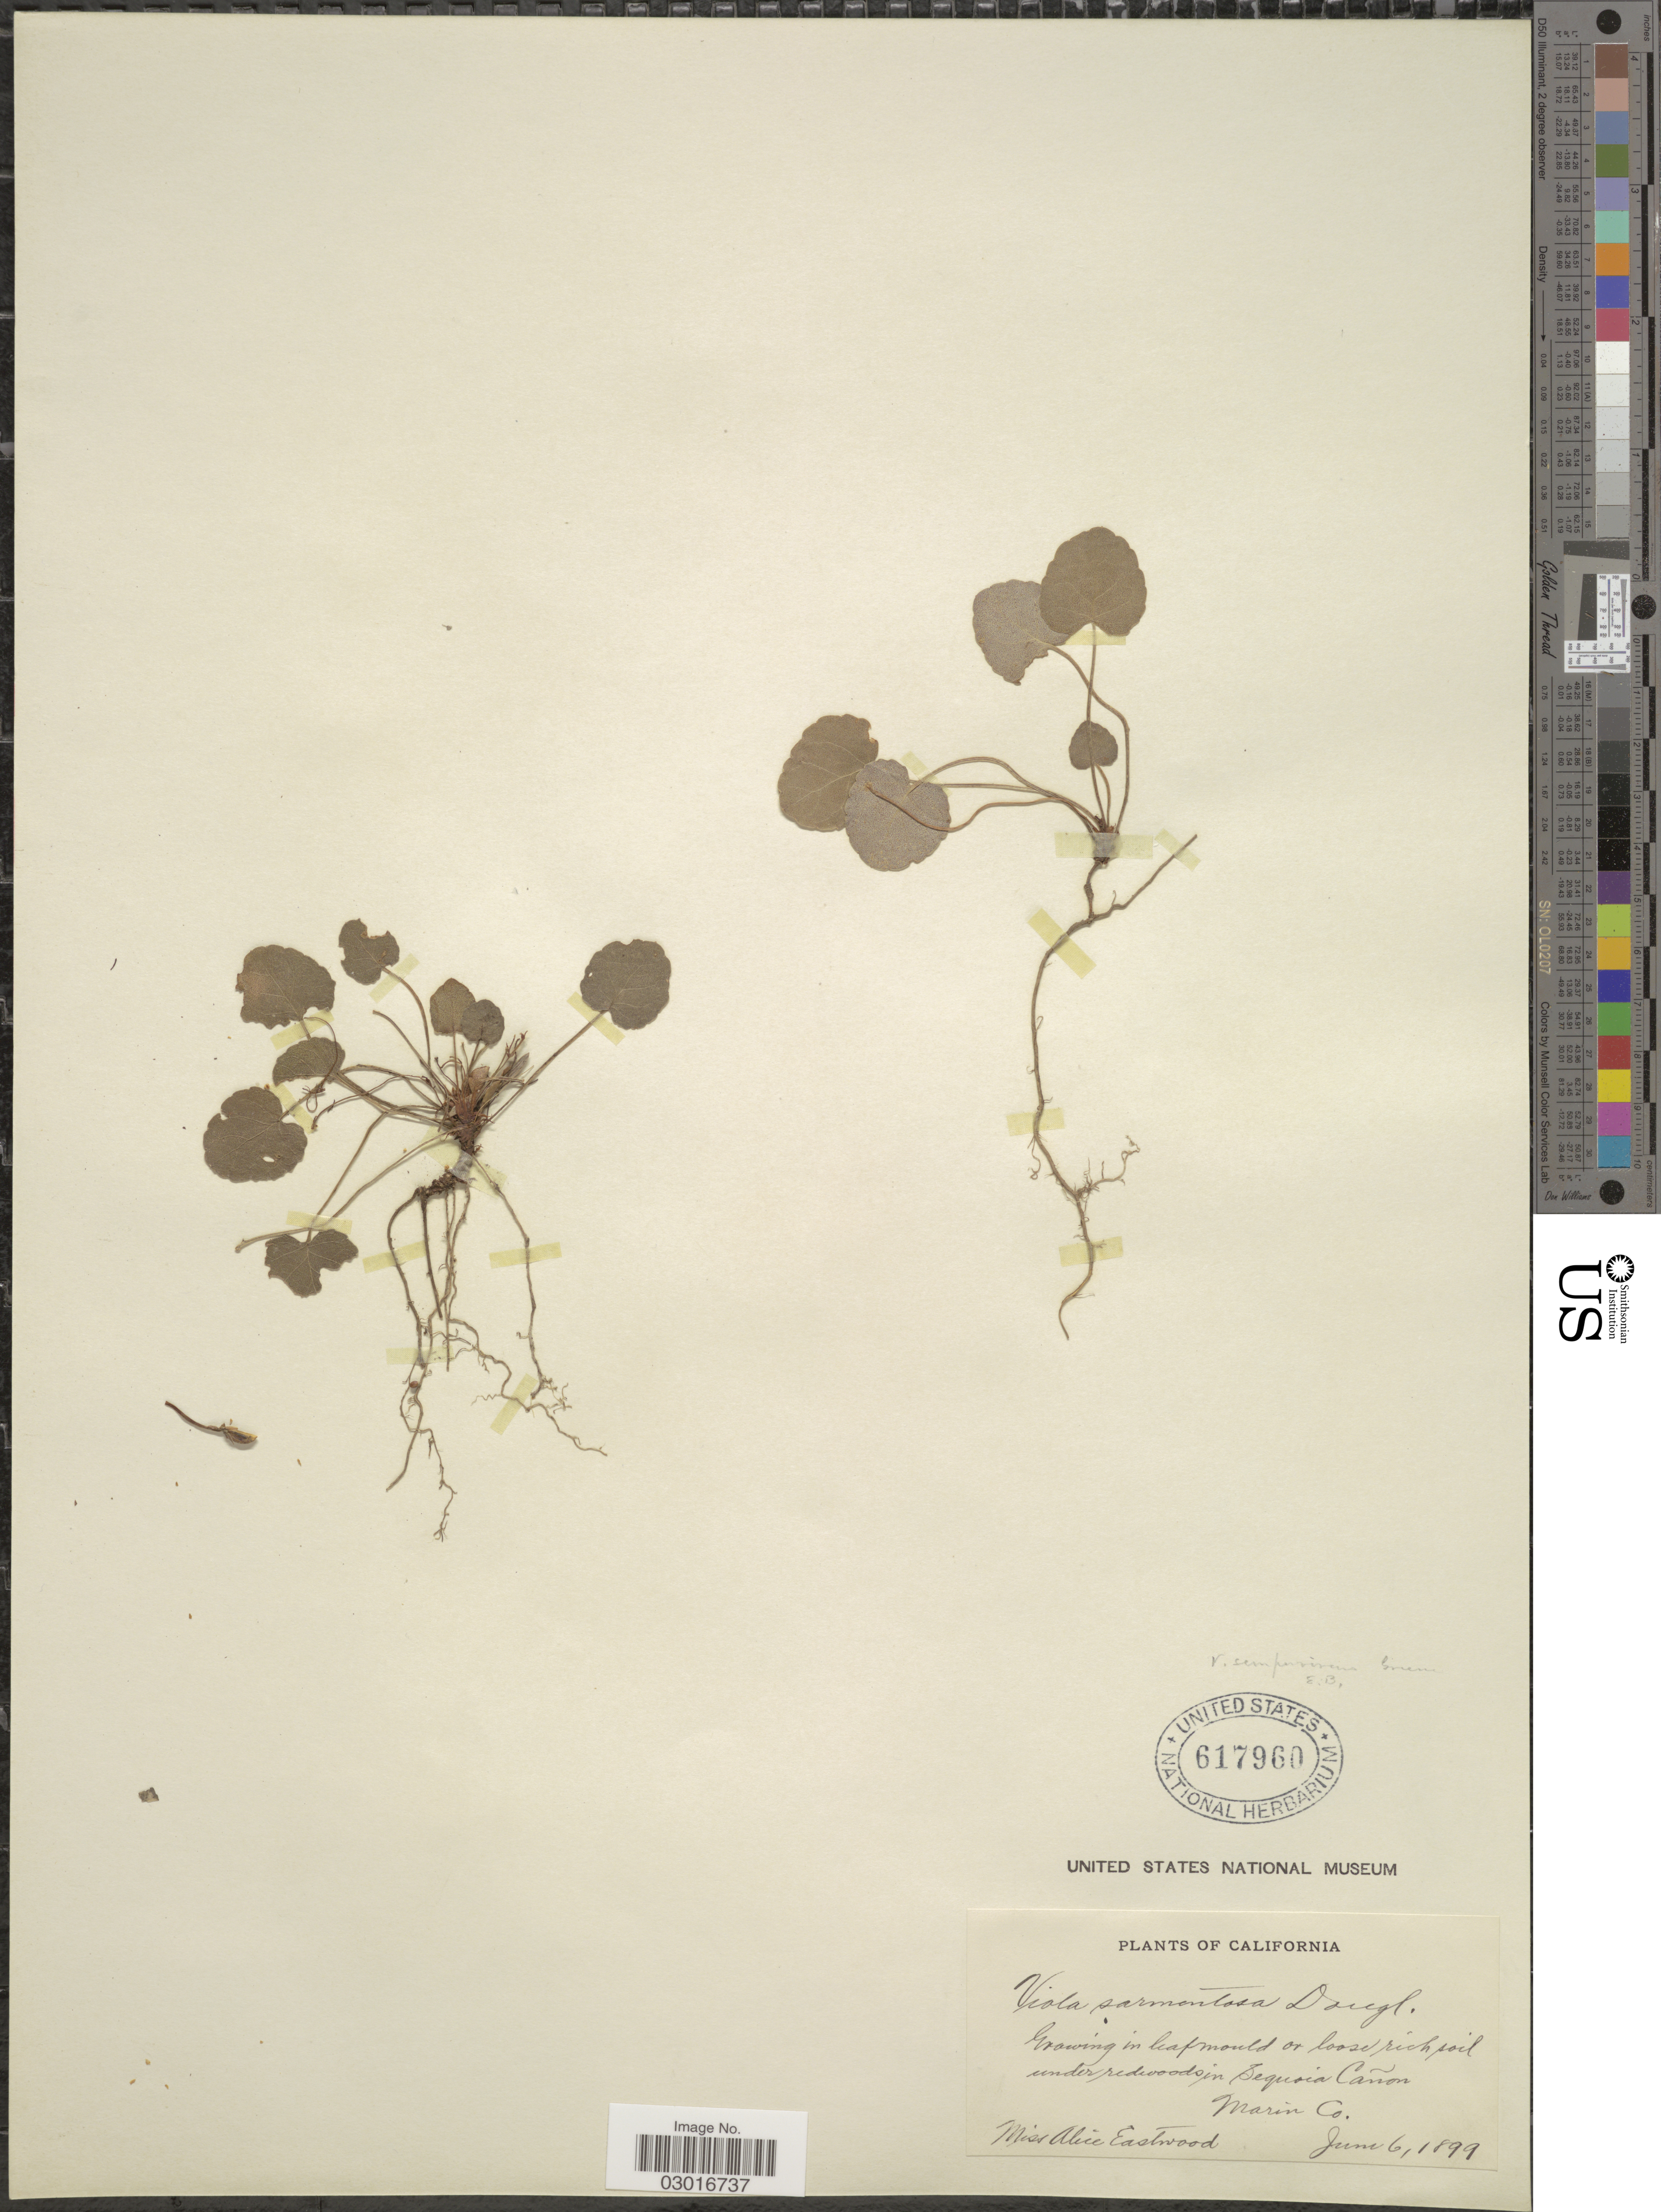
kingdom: Plantae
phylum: Tracheophyta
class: Magnoliopsida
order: Malpighiales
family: Violaceae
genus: Viola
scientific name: Viola sempervirens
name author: Greene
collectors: A. Eastwood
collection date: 1899-06-06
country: United States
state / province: California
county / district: Marin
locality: In Sequoia Cañon, Marin Co.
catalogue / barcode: US 617960